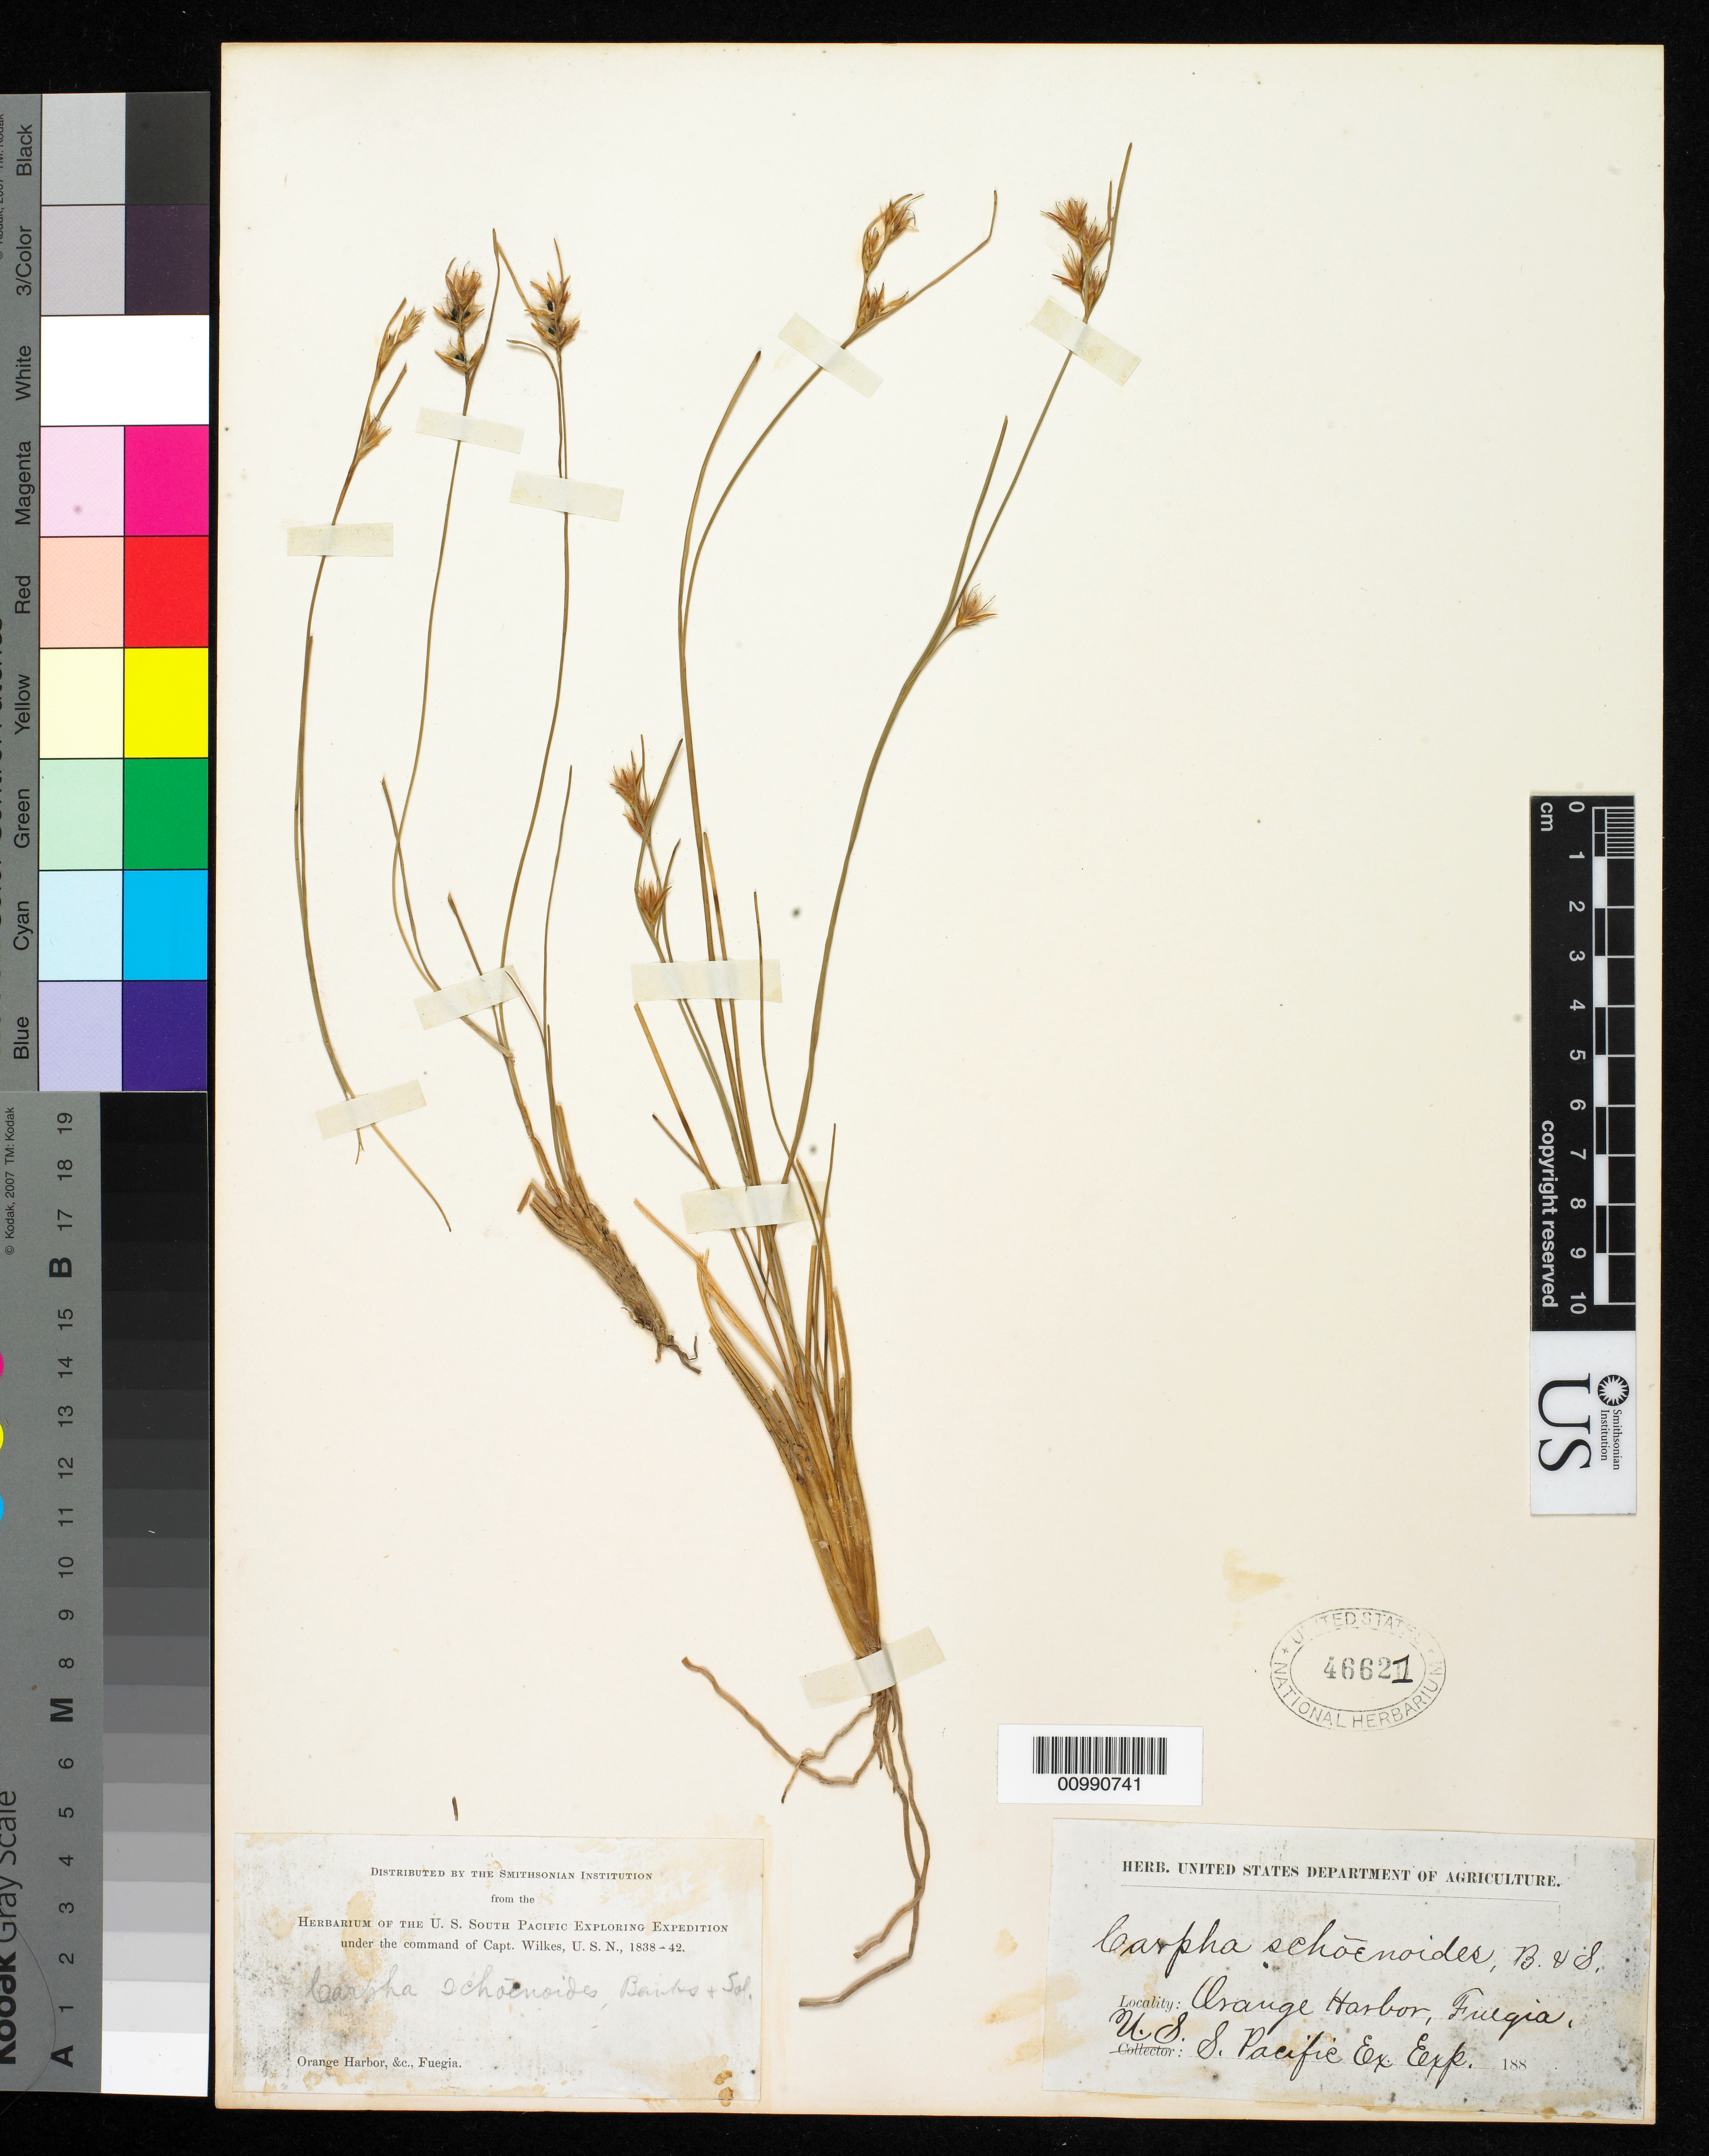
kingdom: Plantae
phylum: Tracheophyta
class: Liliopsida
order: Poales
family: Cyperaceae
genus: Carpha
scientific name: Carpha schoenoides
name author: Banks & Sol. ex Hook. f.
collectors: Wilkes Explor. Exped.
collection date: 1838/1842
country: Chile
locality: Fuegia, Orange Harbor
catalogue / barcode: US 46621